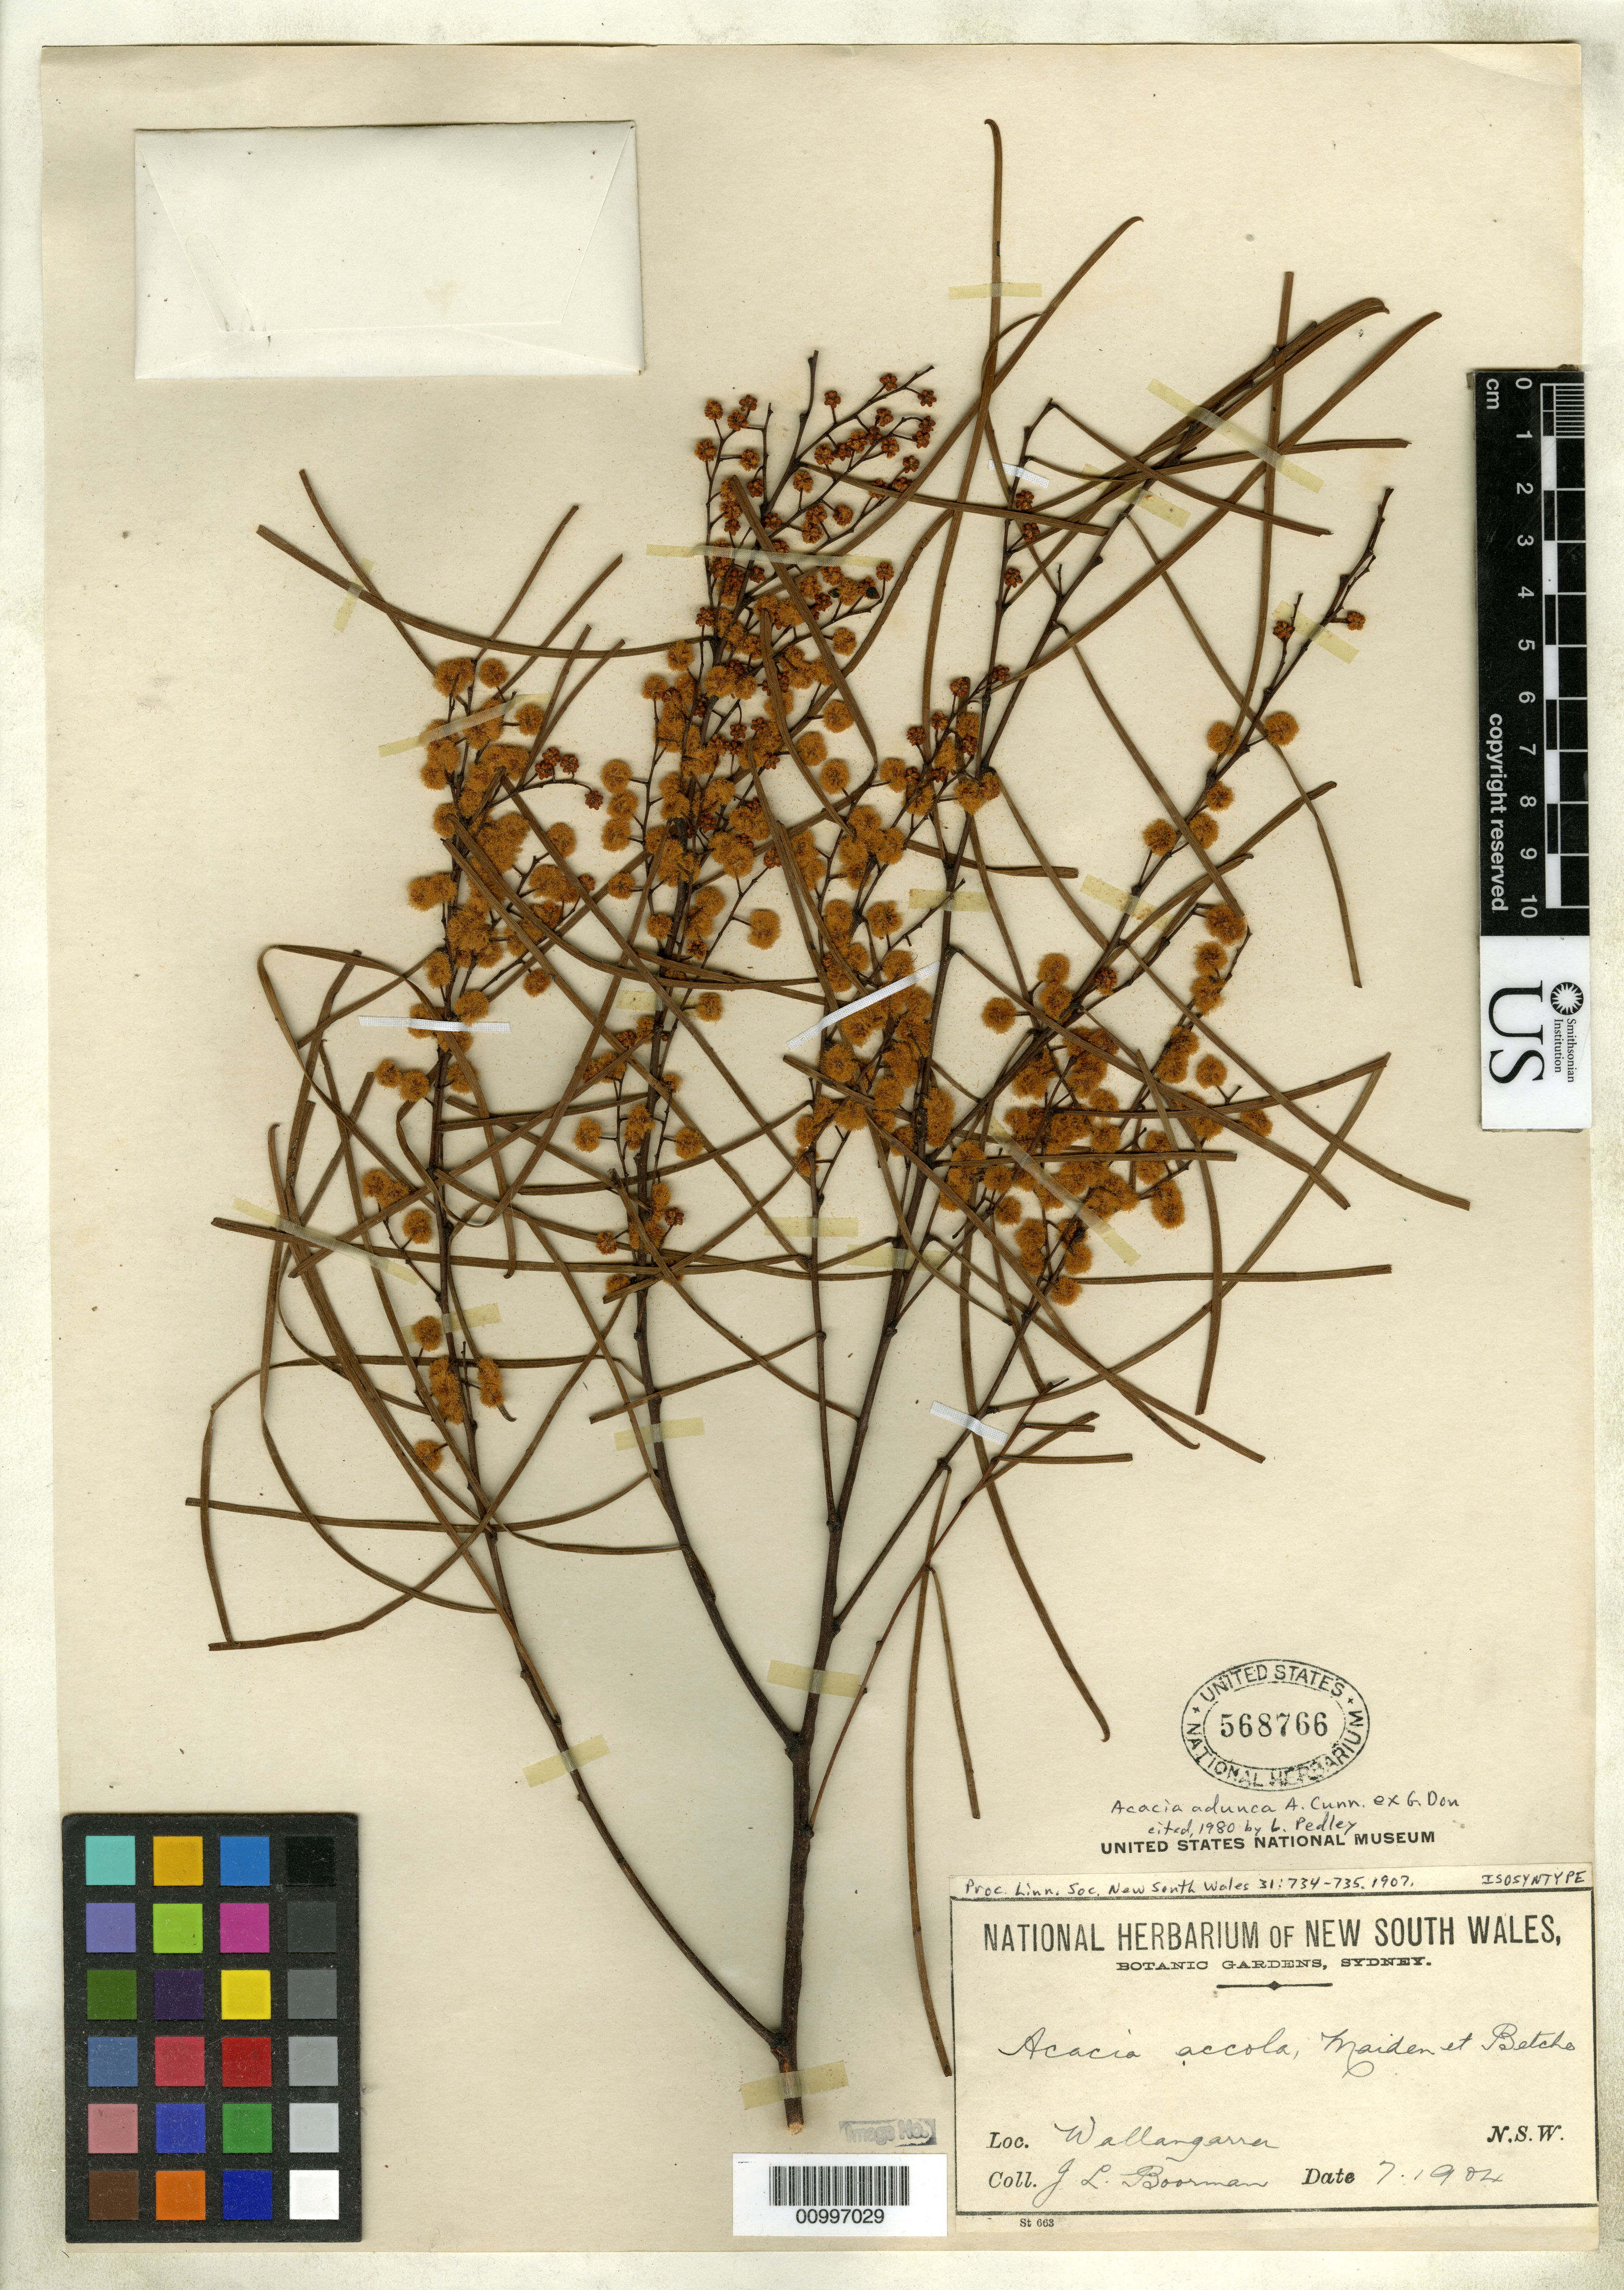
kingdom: Plantae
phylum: Tracheophyta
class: Magnoliopsida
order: Fabales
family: Fabaceae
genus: Acacia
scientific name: Acacia accola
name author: Maiden & Betche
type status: Lectotype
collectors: J. Boorman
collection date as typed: Jul 1904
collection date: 1904-07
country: Australia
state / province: New South Wales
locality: Wallangarra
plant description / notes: Currently accepted name as cited by L. Pedley, Austrobaileya 1: 285 (1979).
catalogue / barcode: US 568766